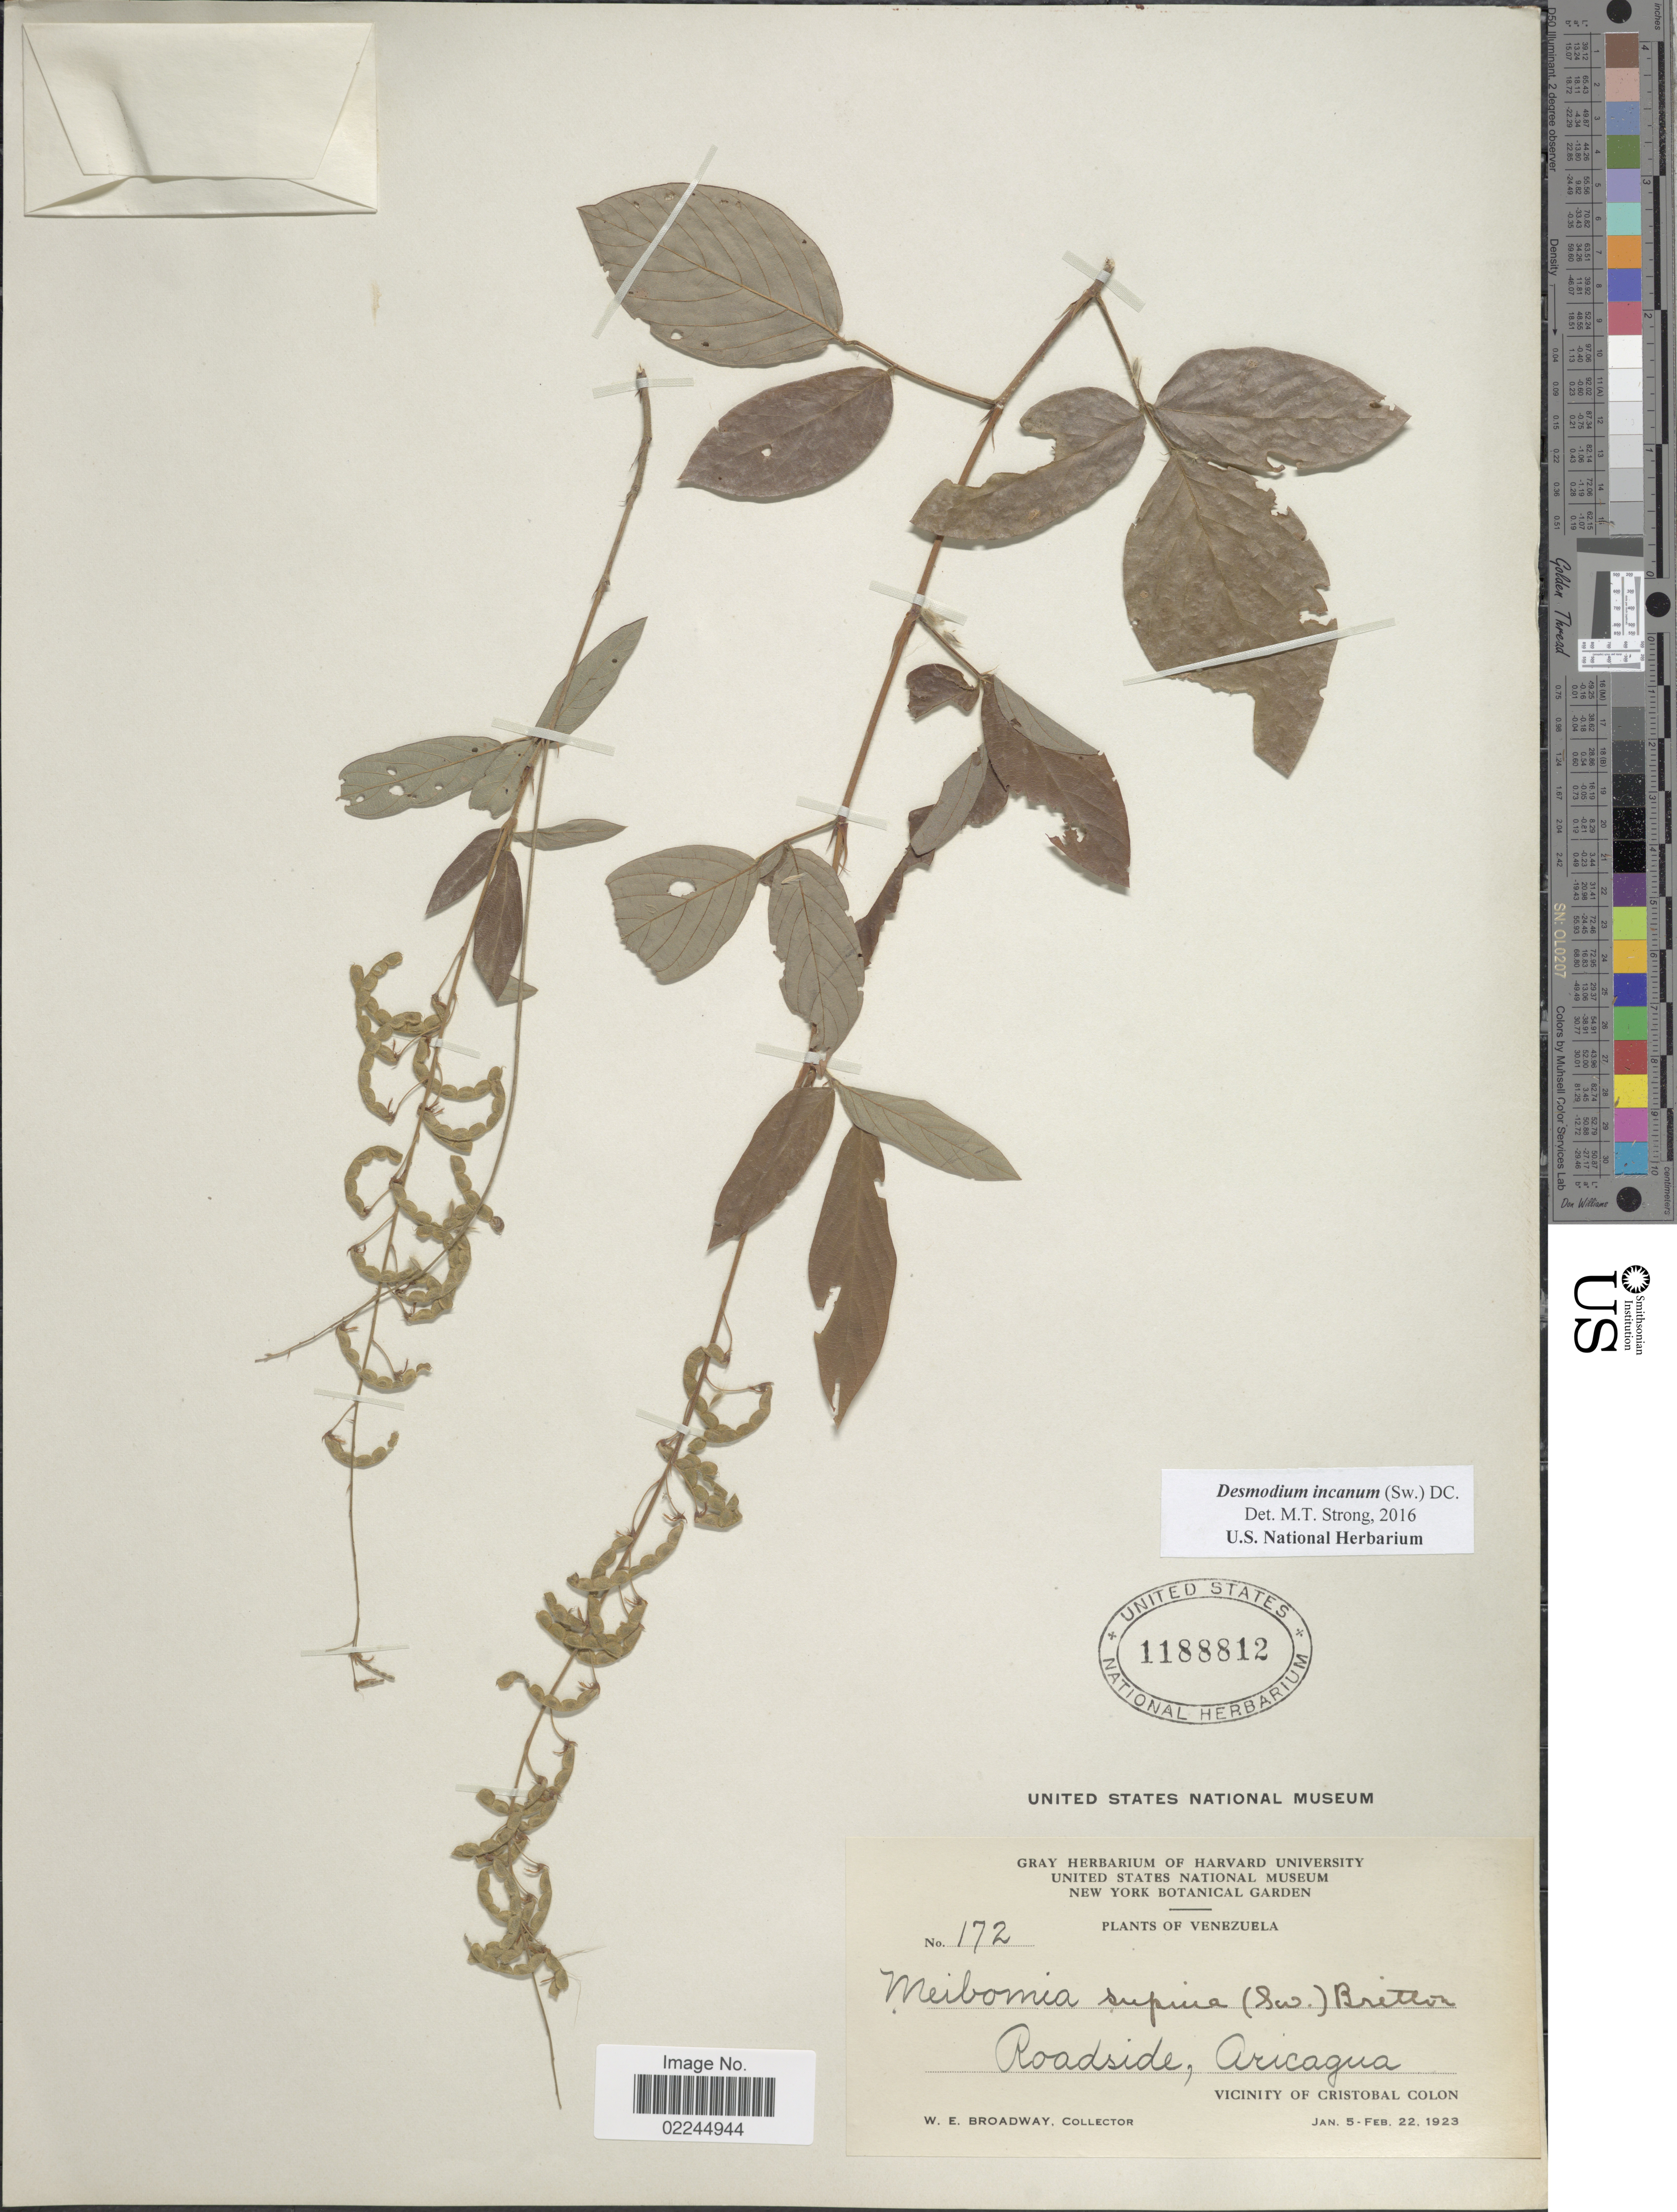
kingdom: Plantae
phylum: Tracheophyta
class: Magnoliopsida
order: Fabales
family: Fabaceae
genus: Desmodium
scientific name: Desmodium incanum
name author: (Sw.) DC.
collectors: W. E. Broadway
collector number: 172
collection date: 1923-01-05/1923-02-22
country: Venezuela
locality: Roadside, Aricagua, Vicinity of Cristobal Colon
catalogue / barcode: US 1188812